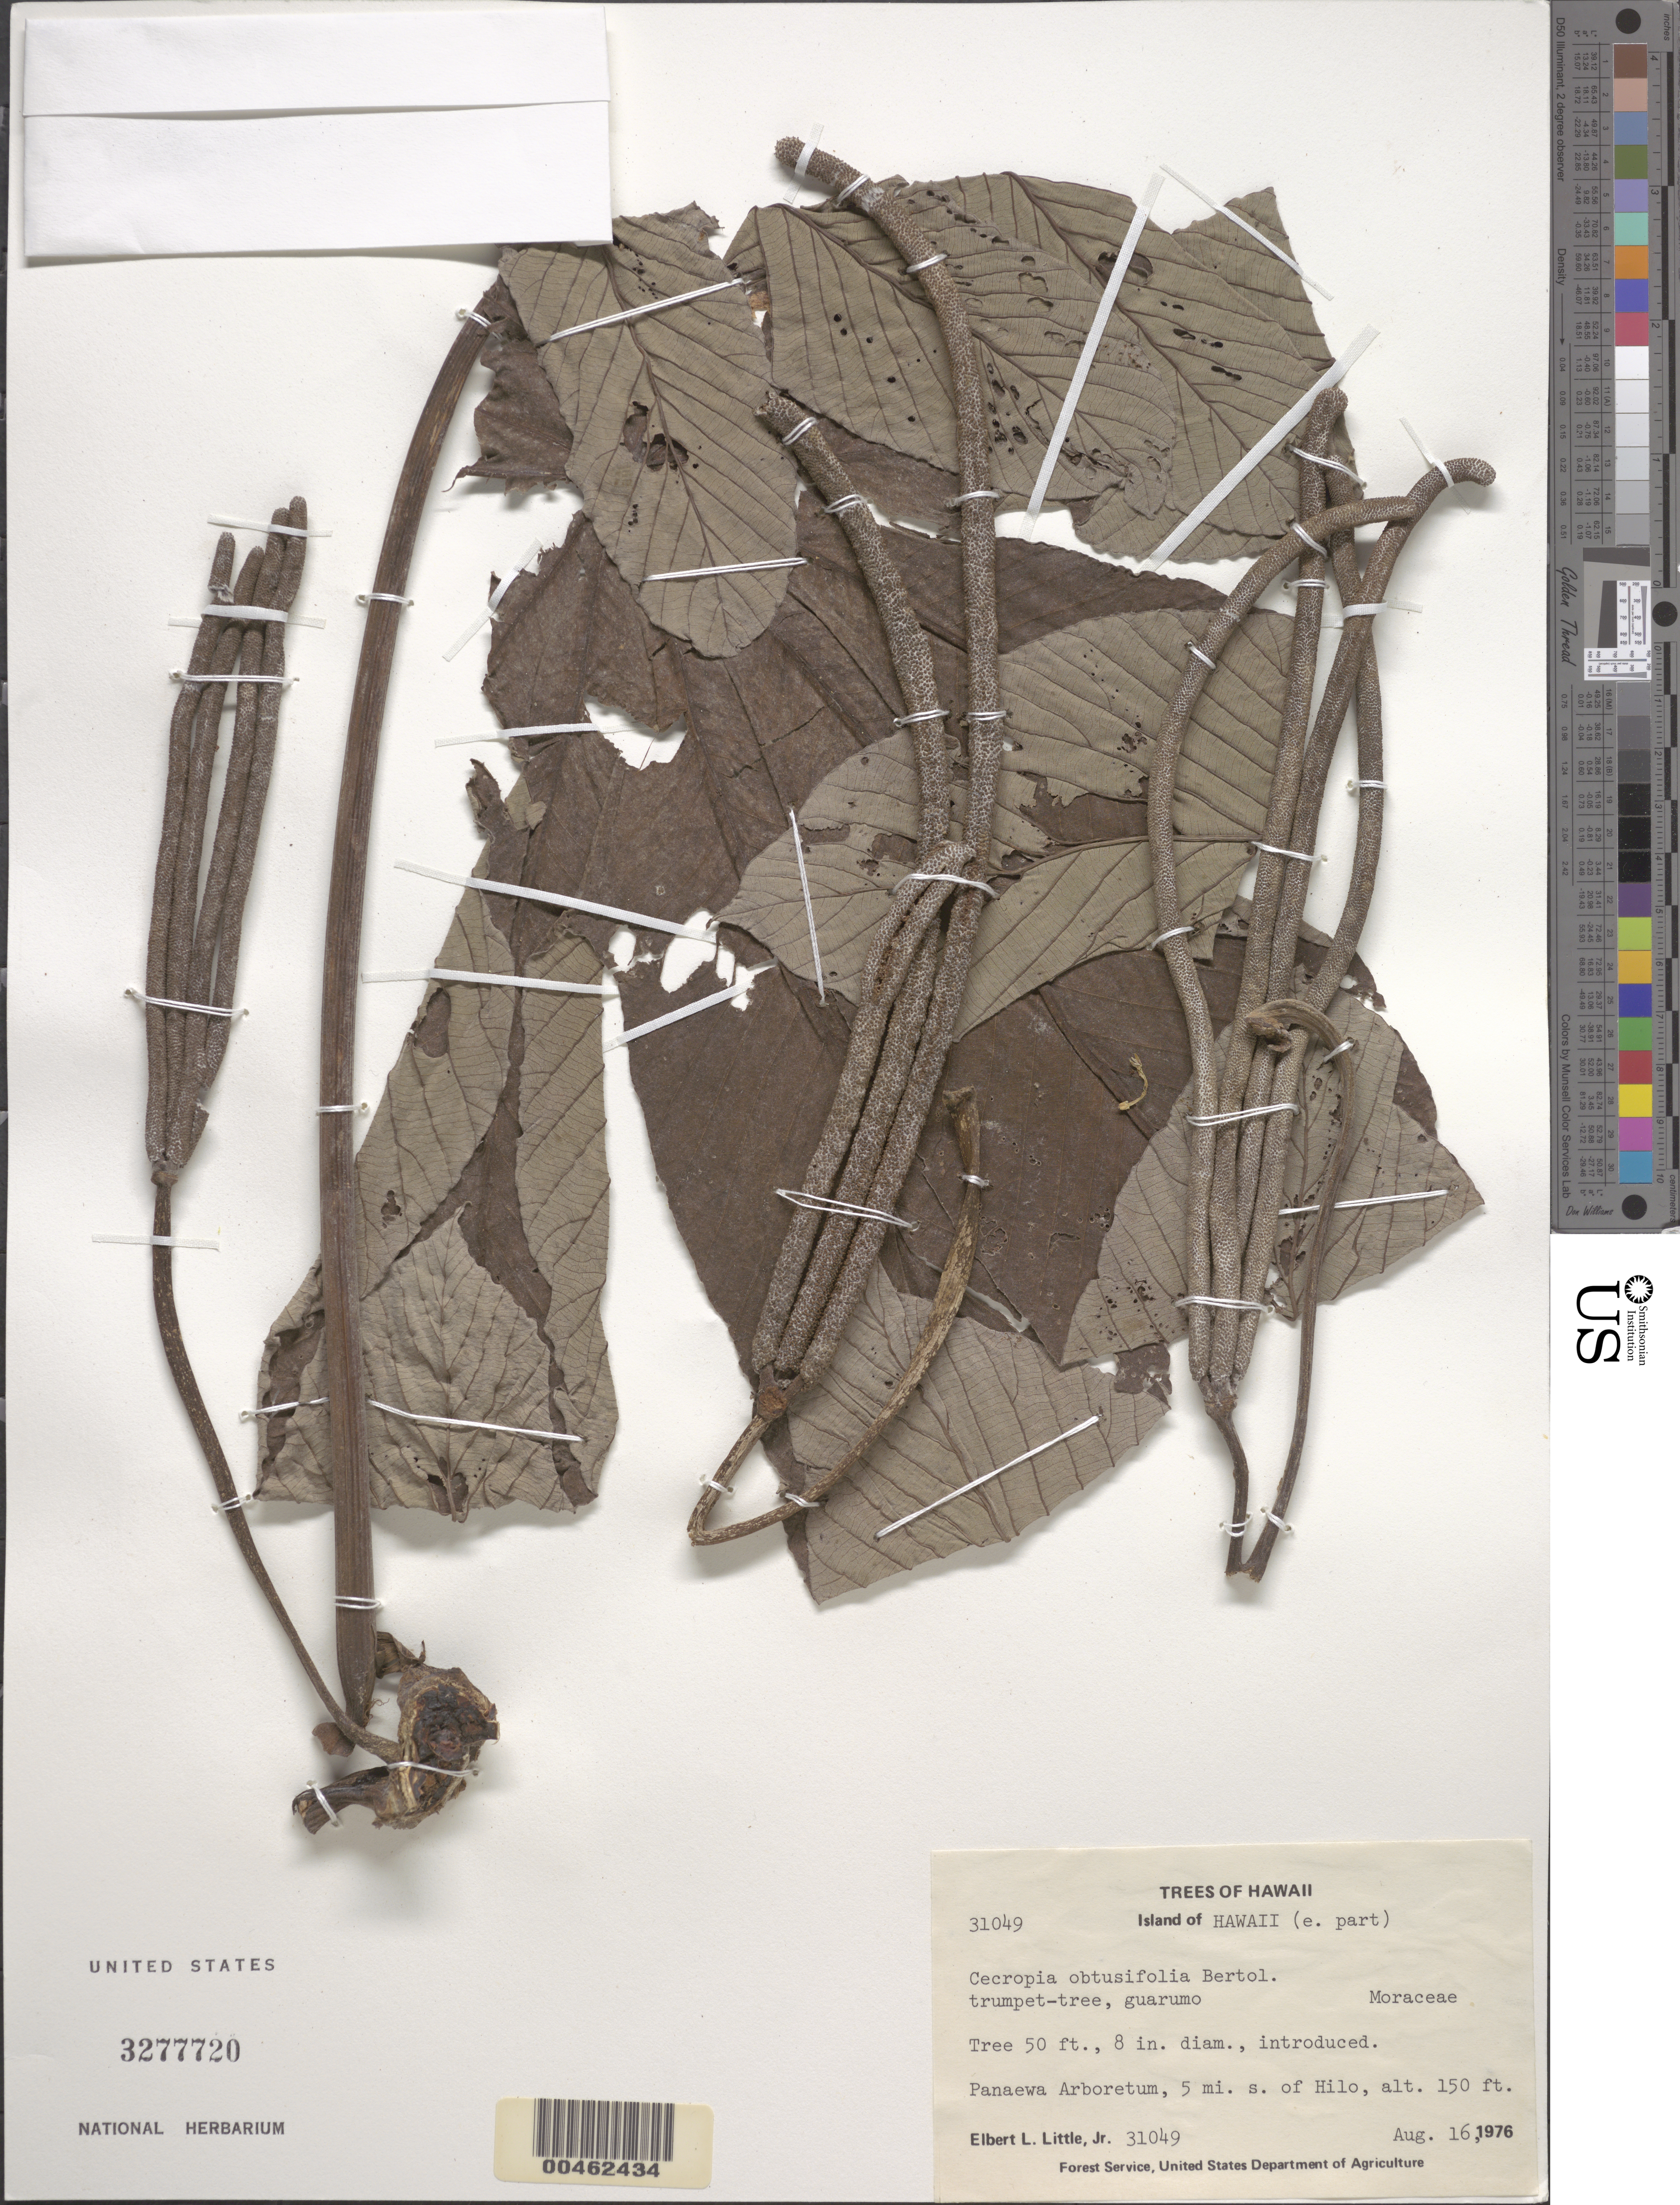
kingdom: Plantae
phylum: Tracheophyta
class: Magnoliopsida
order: Rosales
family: Urticaceae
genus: Cecropia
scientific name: Cecropia obtusifolia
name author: Bertol.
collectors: E. L. Little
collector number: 31049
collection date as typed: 16 Aug 1976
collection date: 1976-08-16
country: United States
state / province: Hawaii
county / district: Hawaii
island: Hawaii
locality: E part of Hawaii, Panaewa Arboretum, 5 mi S of Hilo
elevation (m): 46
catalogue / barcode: US 3277720